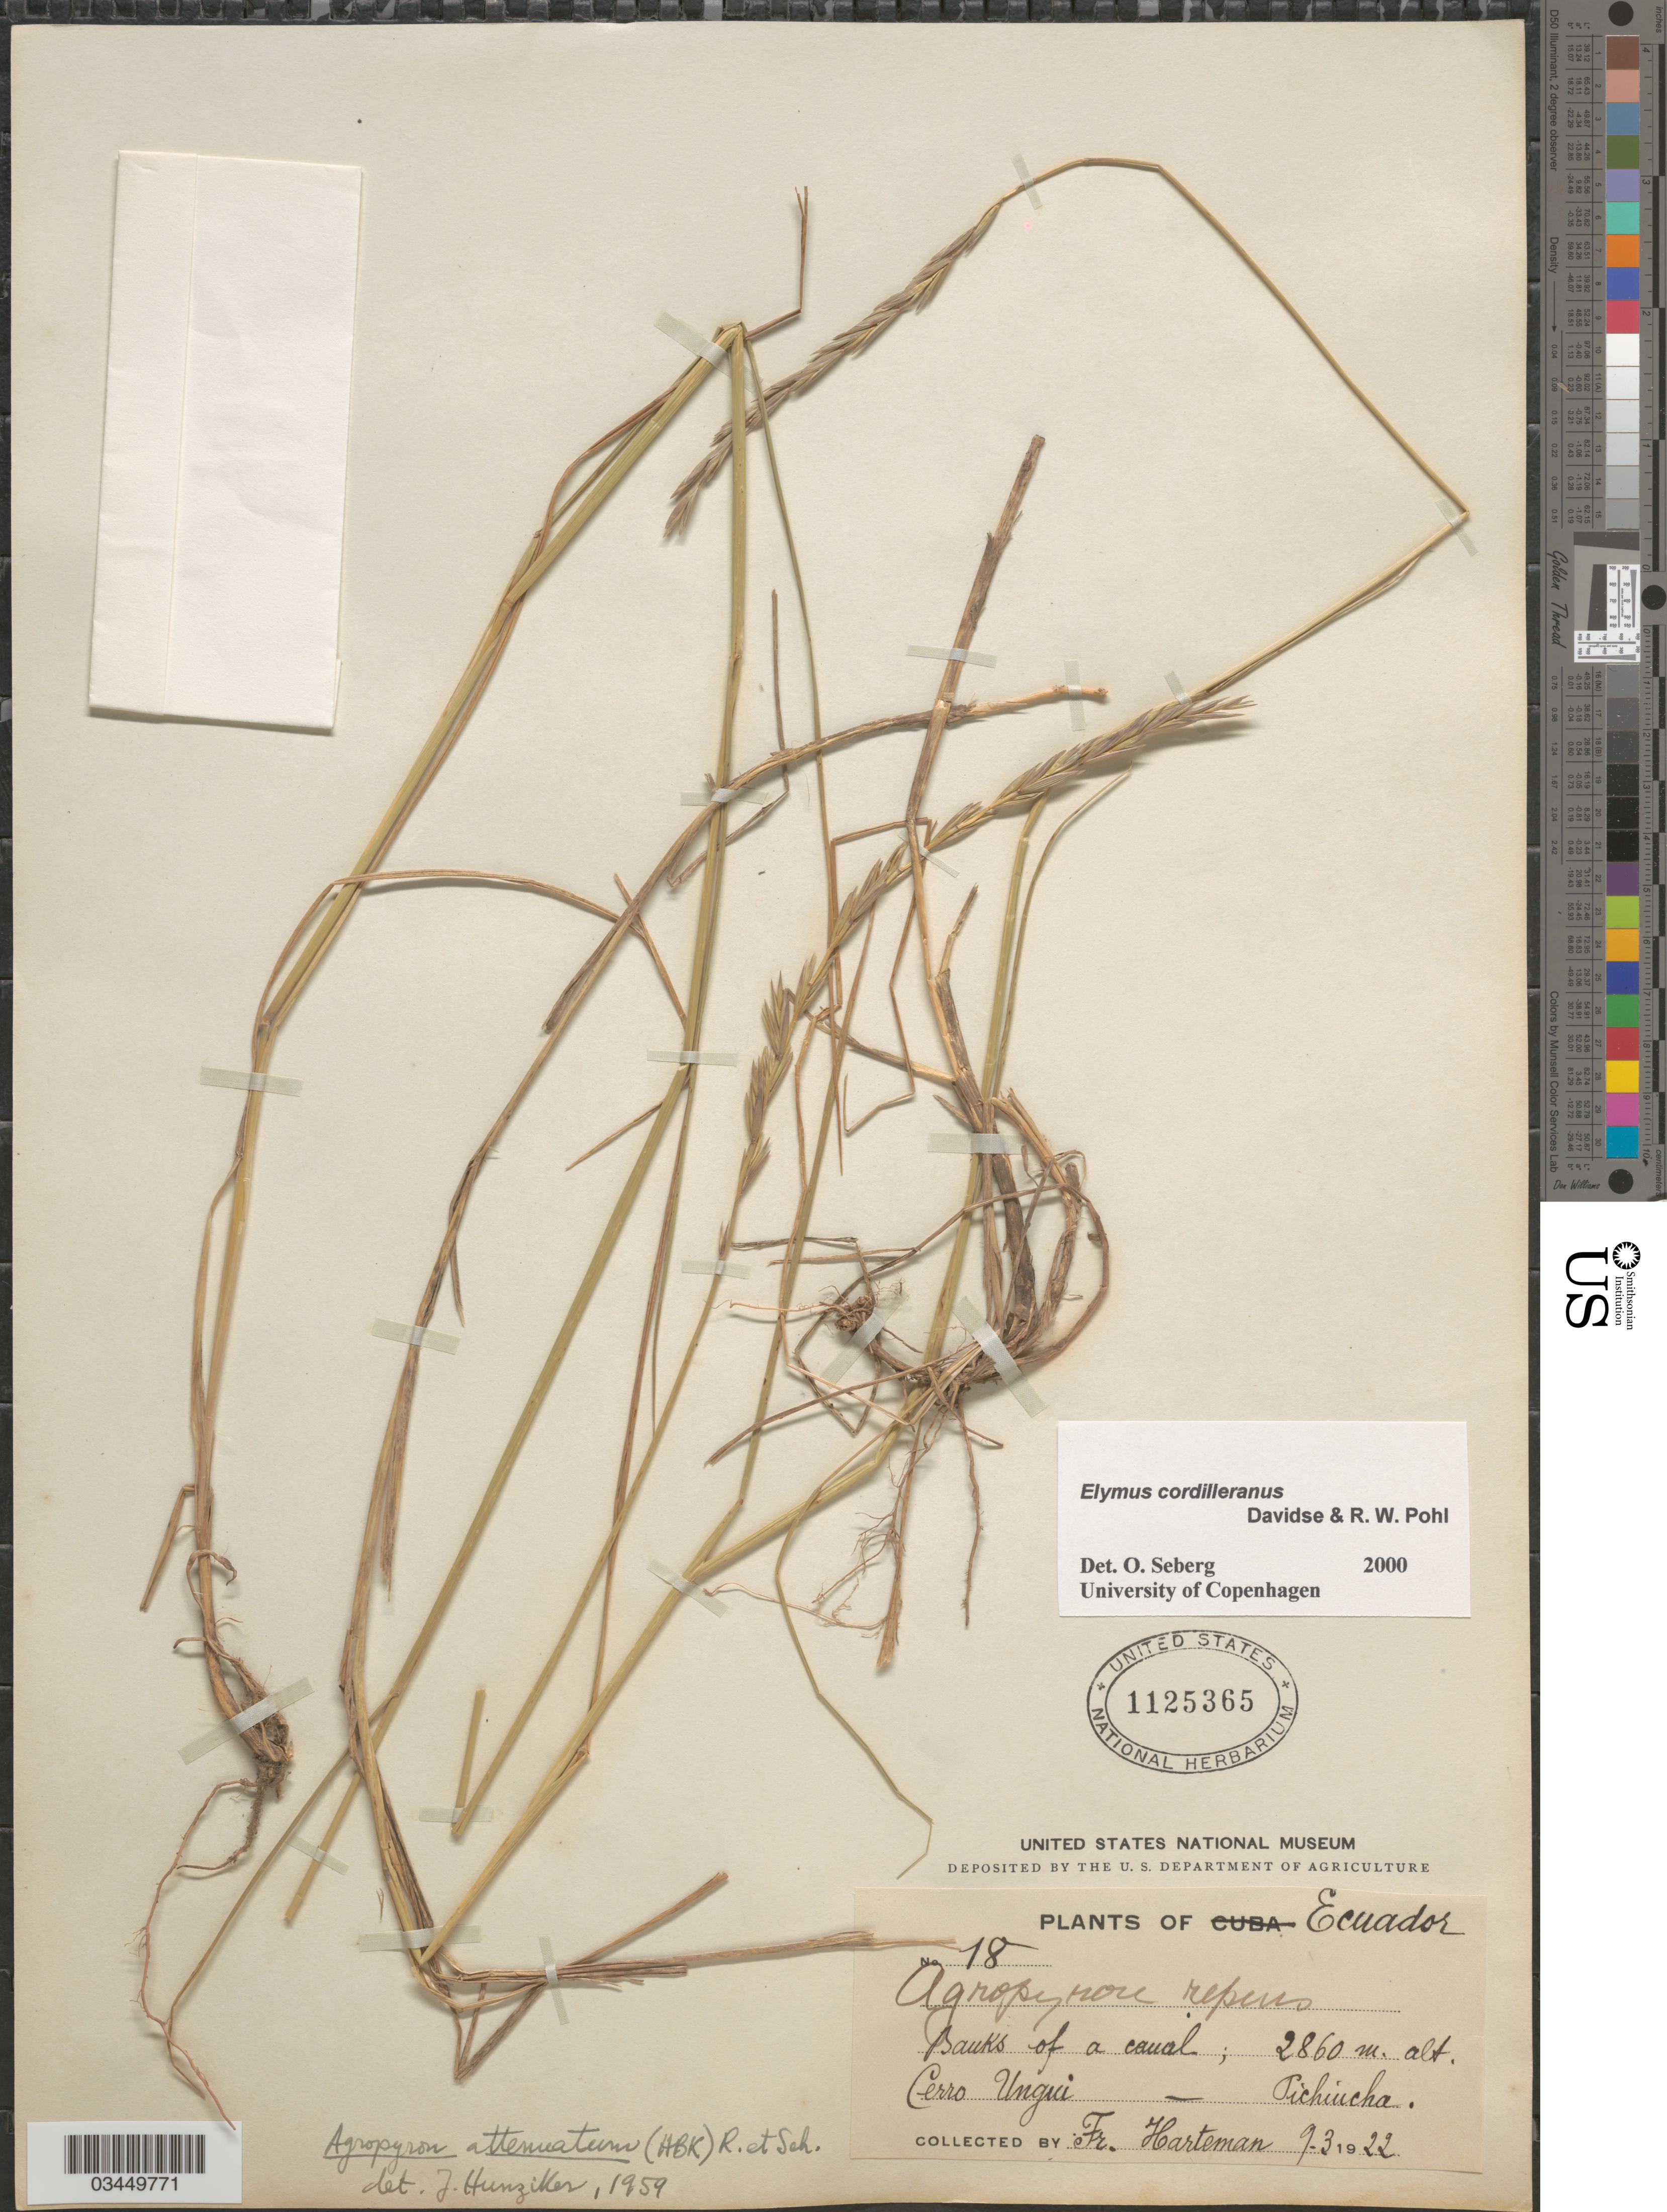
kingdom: Plantae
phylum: Tracheophyta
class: Liliopsida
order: Poales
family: Poaceae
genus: Elymus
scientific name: Elymus cordilleranus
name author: Davidse & R.W. Pohl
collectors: Harteman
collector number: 18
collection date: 1922-03-09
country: Ecuador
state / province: Pichincha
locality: Banks of a canal; Cerro Ungui.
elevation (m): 2860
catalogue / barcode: US 1125365